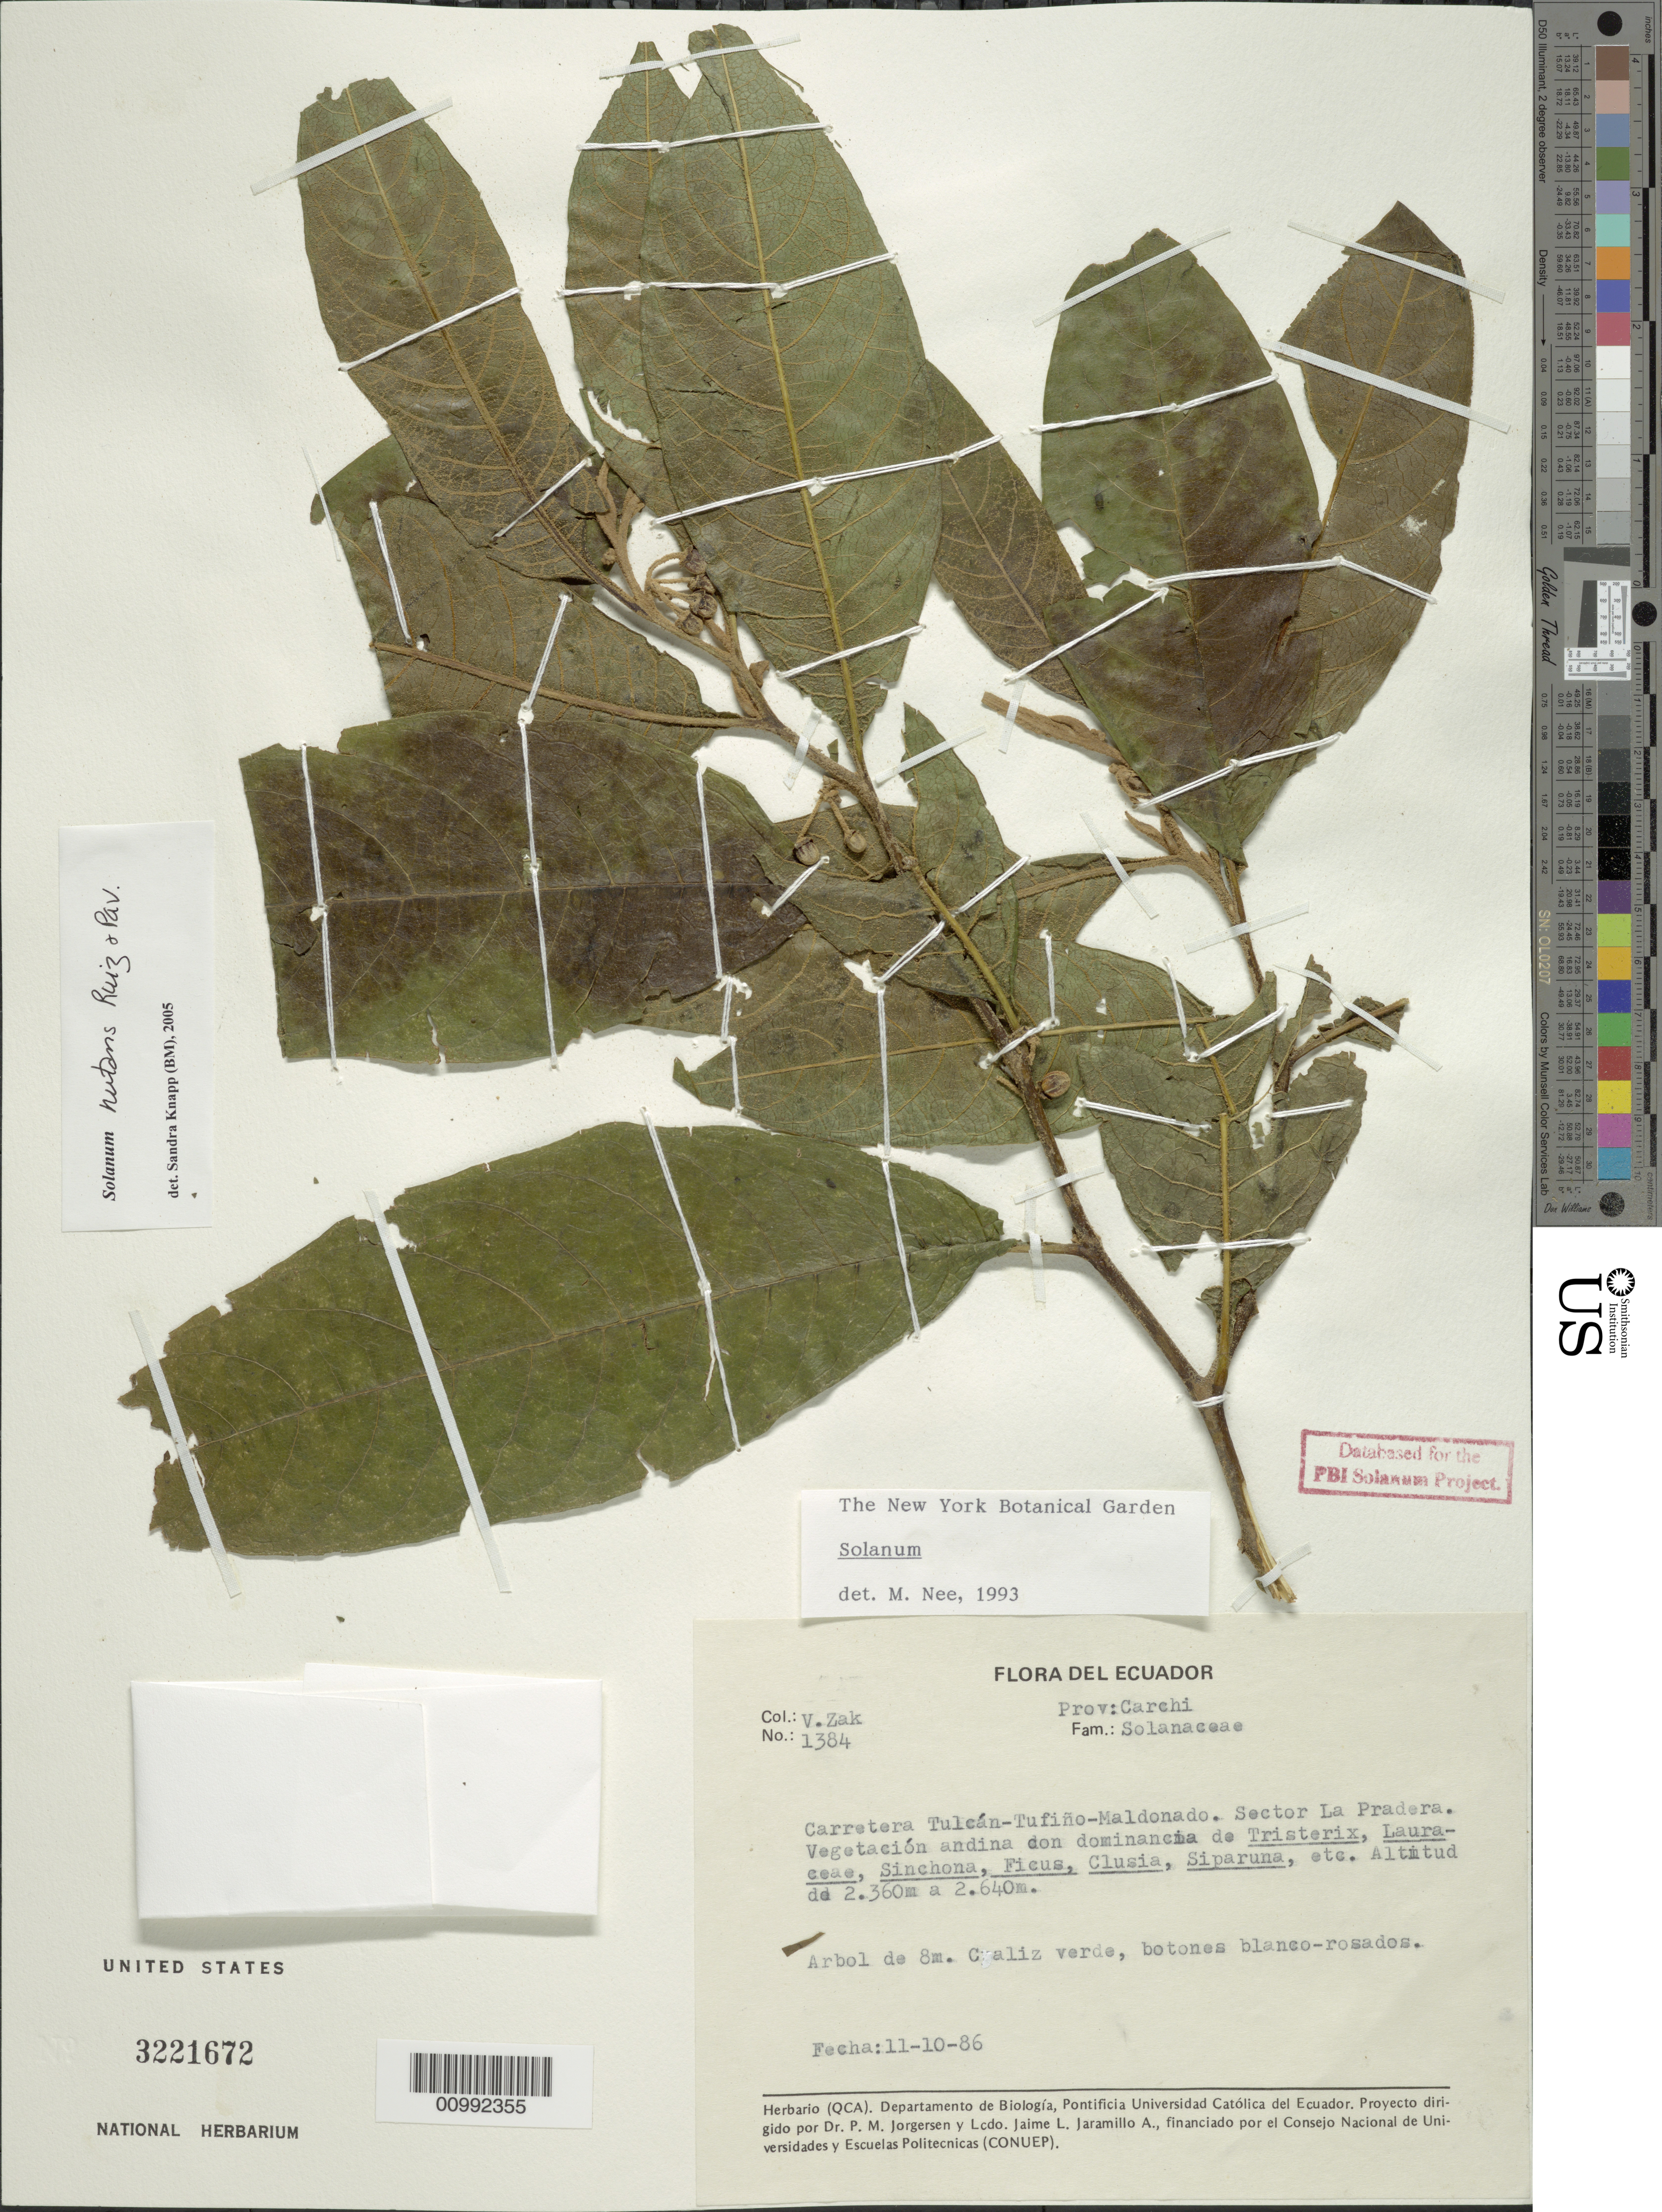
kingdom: Plantae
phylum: Tracheophyta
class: Magnoliopsida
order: Solanales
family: Solanaceae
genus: Solanum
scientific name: Solanum nutans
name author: Ruiz & Pav.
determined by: Knapp, S. D.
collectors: V. Zak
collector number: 1384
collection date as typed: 11 Oct 1986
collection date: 1986-10-11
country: Ecuador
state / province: Carchí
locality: carretera Tulcán-Tufiño-Maldonado, sector La Pradera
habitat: vegetación andina dominancia de Tristerix, Lauraceae, Sinchona, Ficus, Clusia, Siparuna etc.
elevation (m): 2360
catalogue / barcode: US 3221672